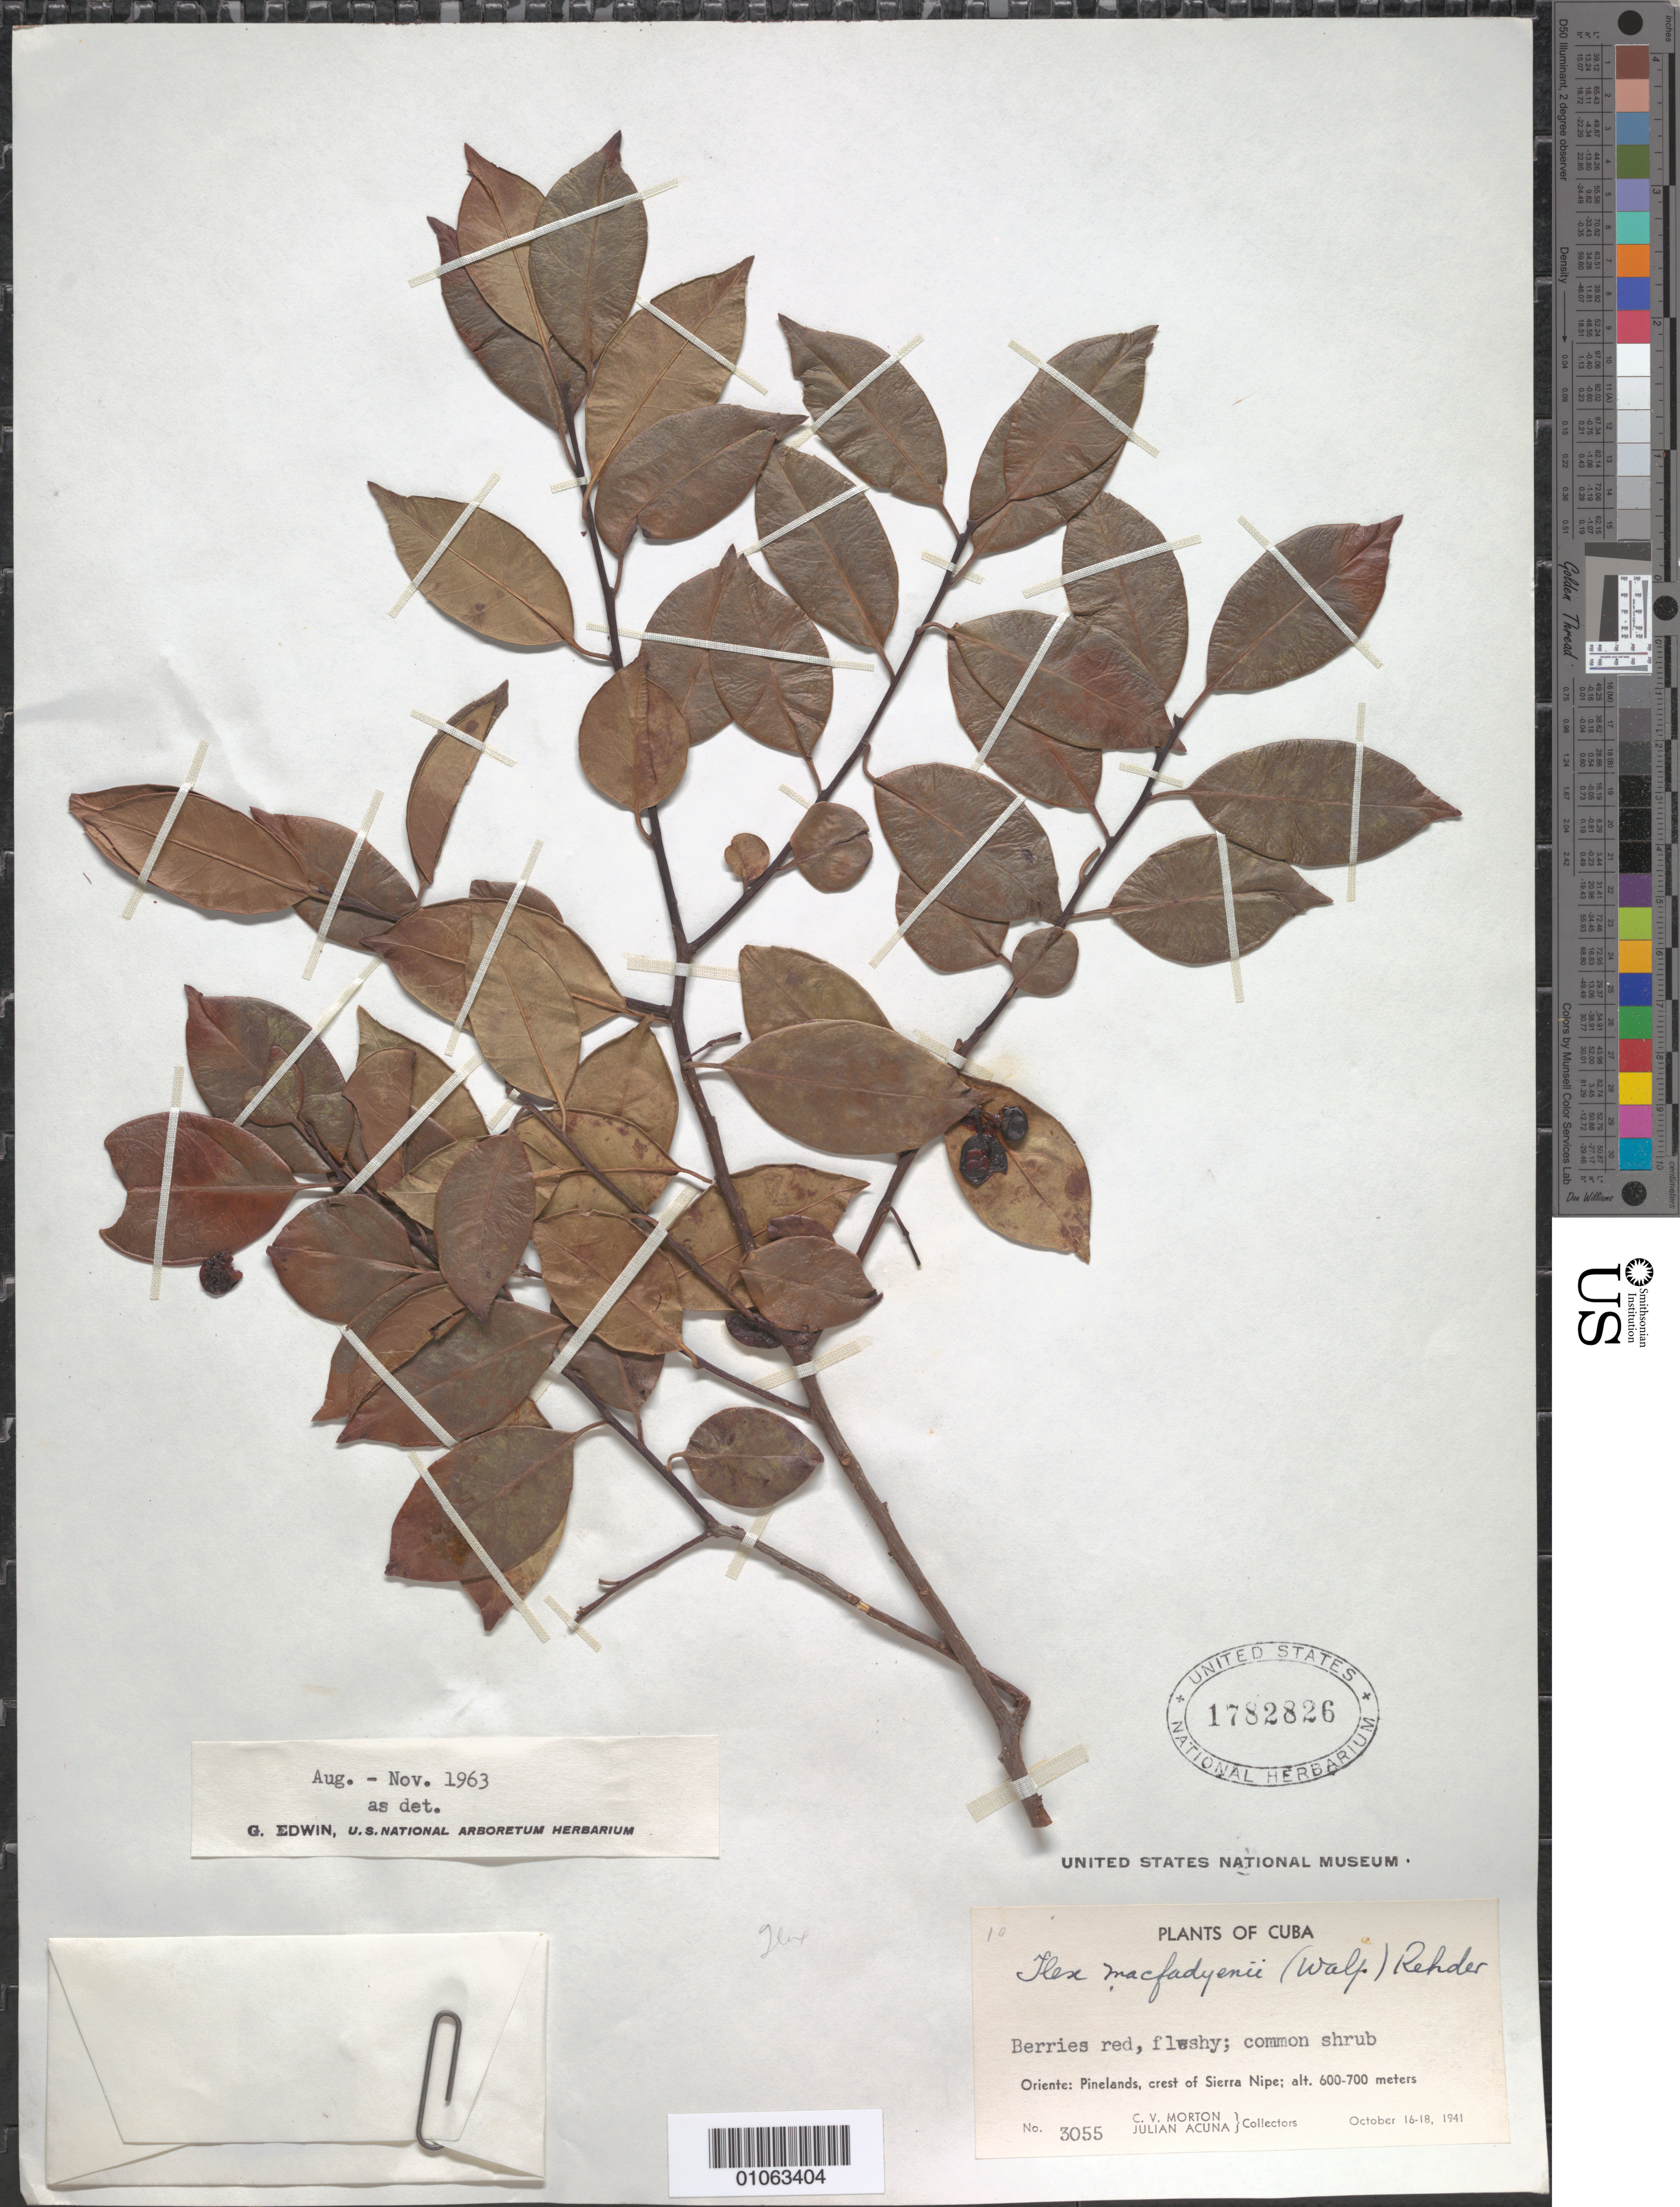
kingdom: Plantae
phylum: Tracheophyta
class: Magnoliopsida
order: Aquifoliales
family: Aquifoliaceae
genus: Ilex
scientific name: Ilex macfadyenii var. macfadyenii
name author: (Walp.) Rehder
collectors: C. V. Morton & J. Acuña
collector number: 3055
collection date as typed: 16 Oct 1941 to 18 Oct 1941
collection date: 1941-10-16/1941-10-18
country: Cuba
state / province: Holguín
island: Cuba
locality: Pinelands, crest of Sierra Nipe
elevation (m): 600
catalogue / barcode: US 1782826